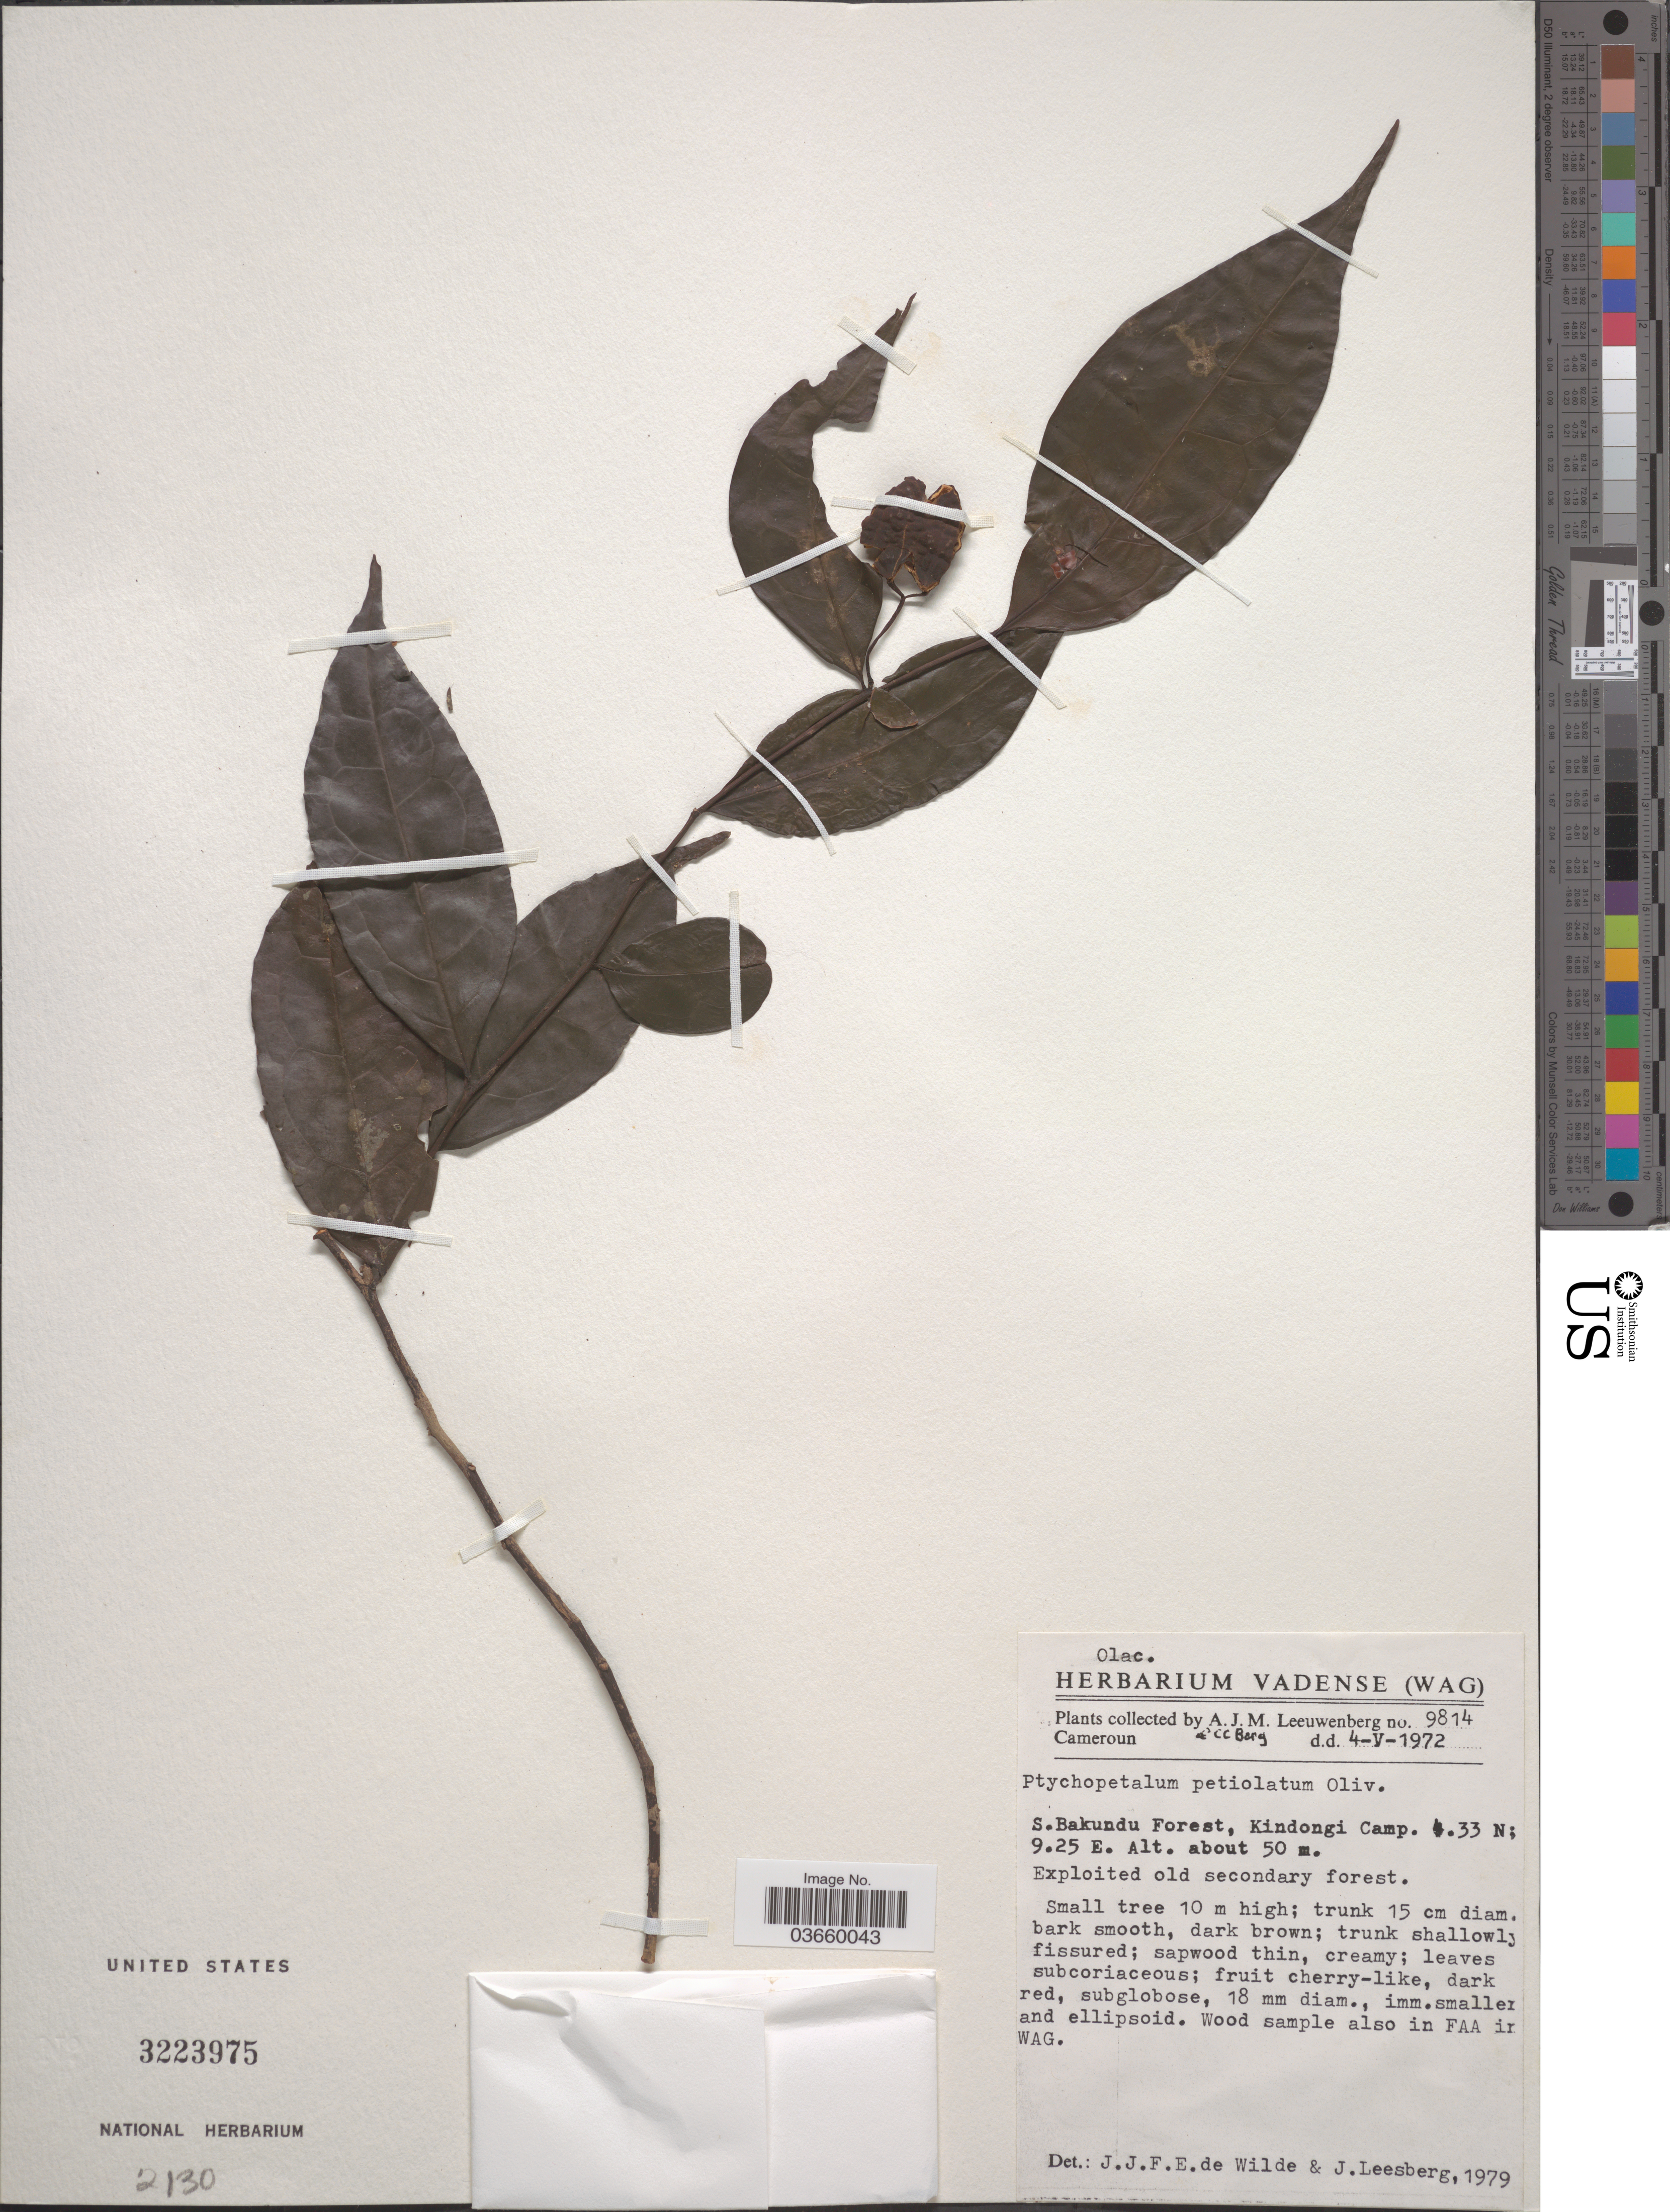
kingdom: Plantae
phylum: Tracheophyta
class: Magnoliopsida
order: Santalales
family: Olacaceae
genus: Ptychopetalum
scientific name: Ptychopetalum anceps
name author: Oliv.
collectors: A. J. M. Leeuwenberg & C. C. Berg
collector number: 9814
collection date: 1972-05-04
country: Cameroon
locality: S. Bakundu Forest, Kindongi Camp.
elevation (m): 50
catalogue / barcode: US 3223975